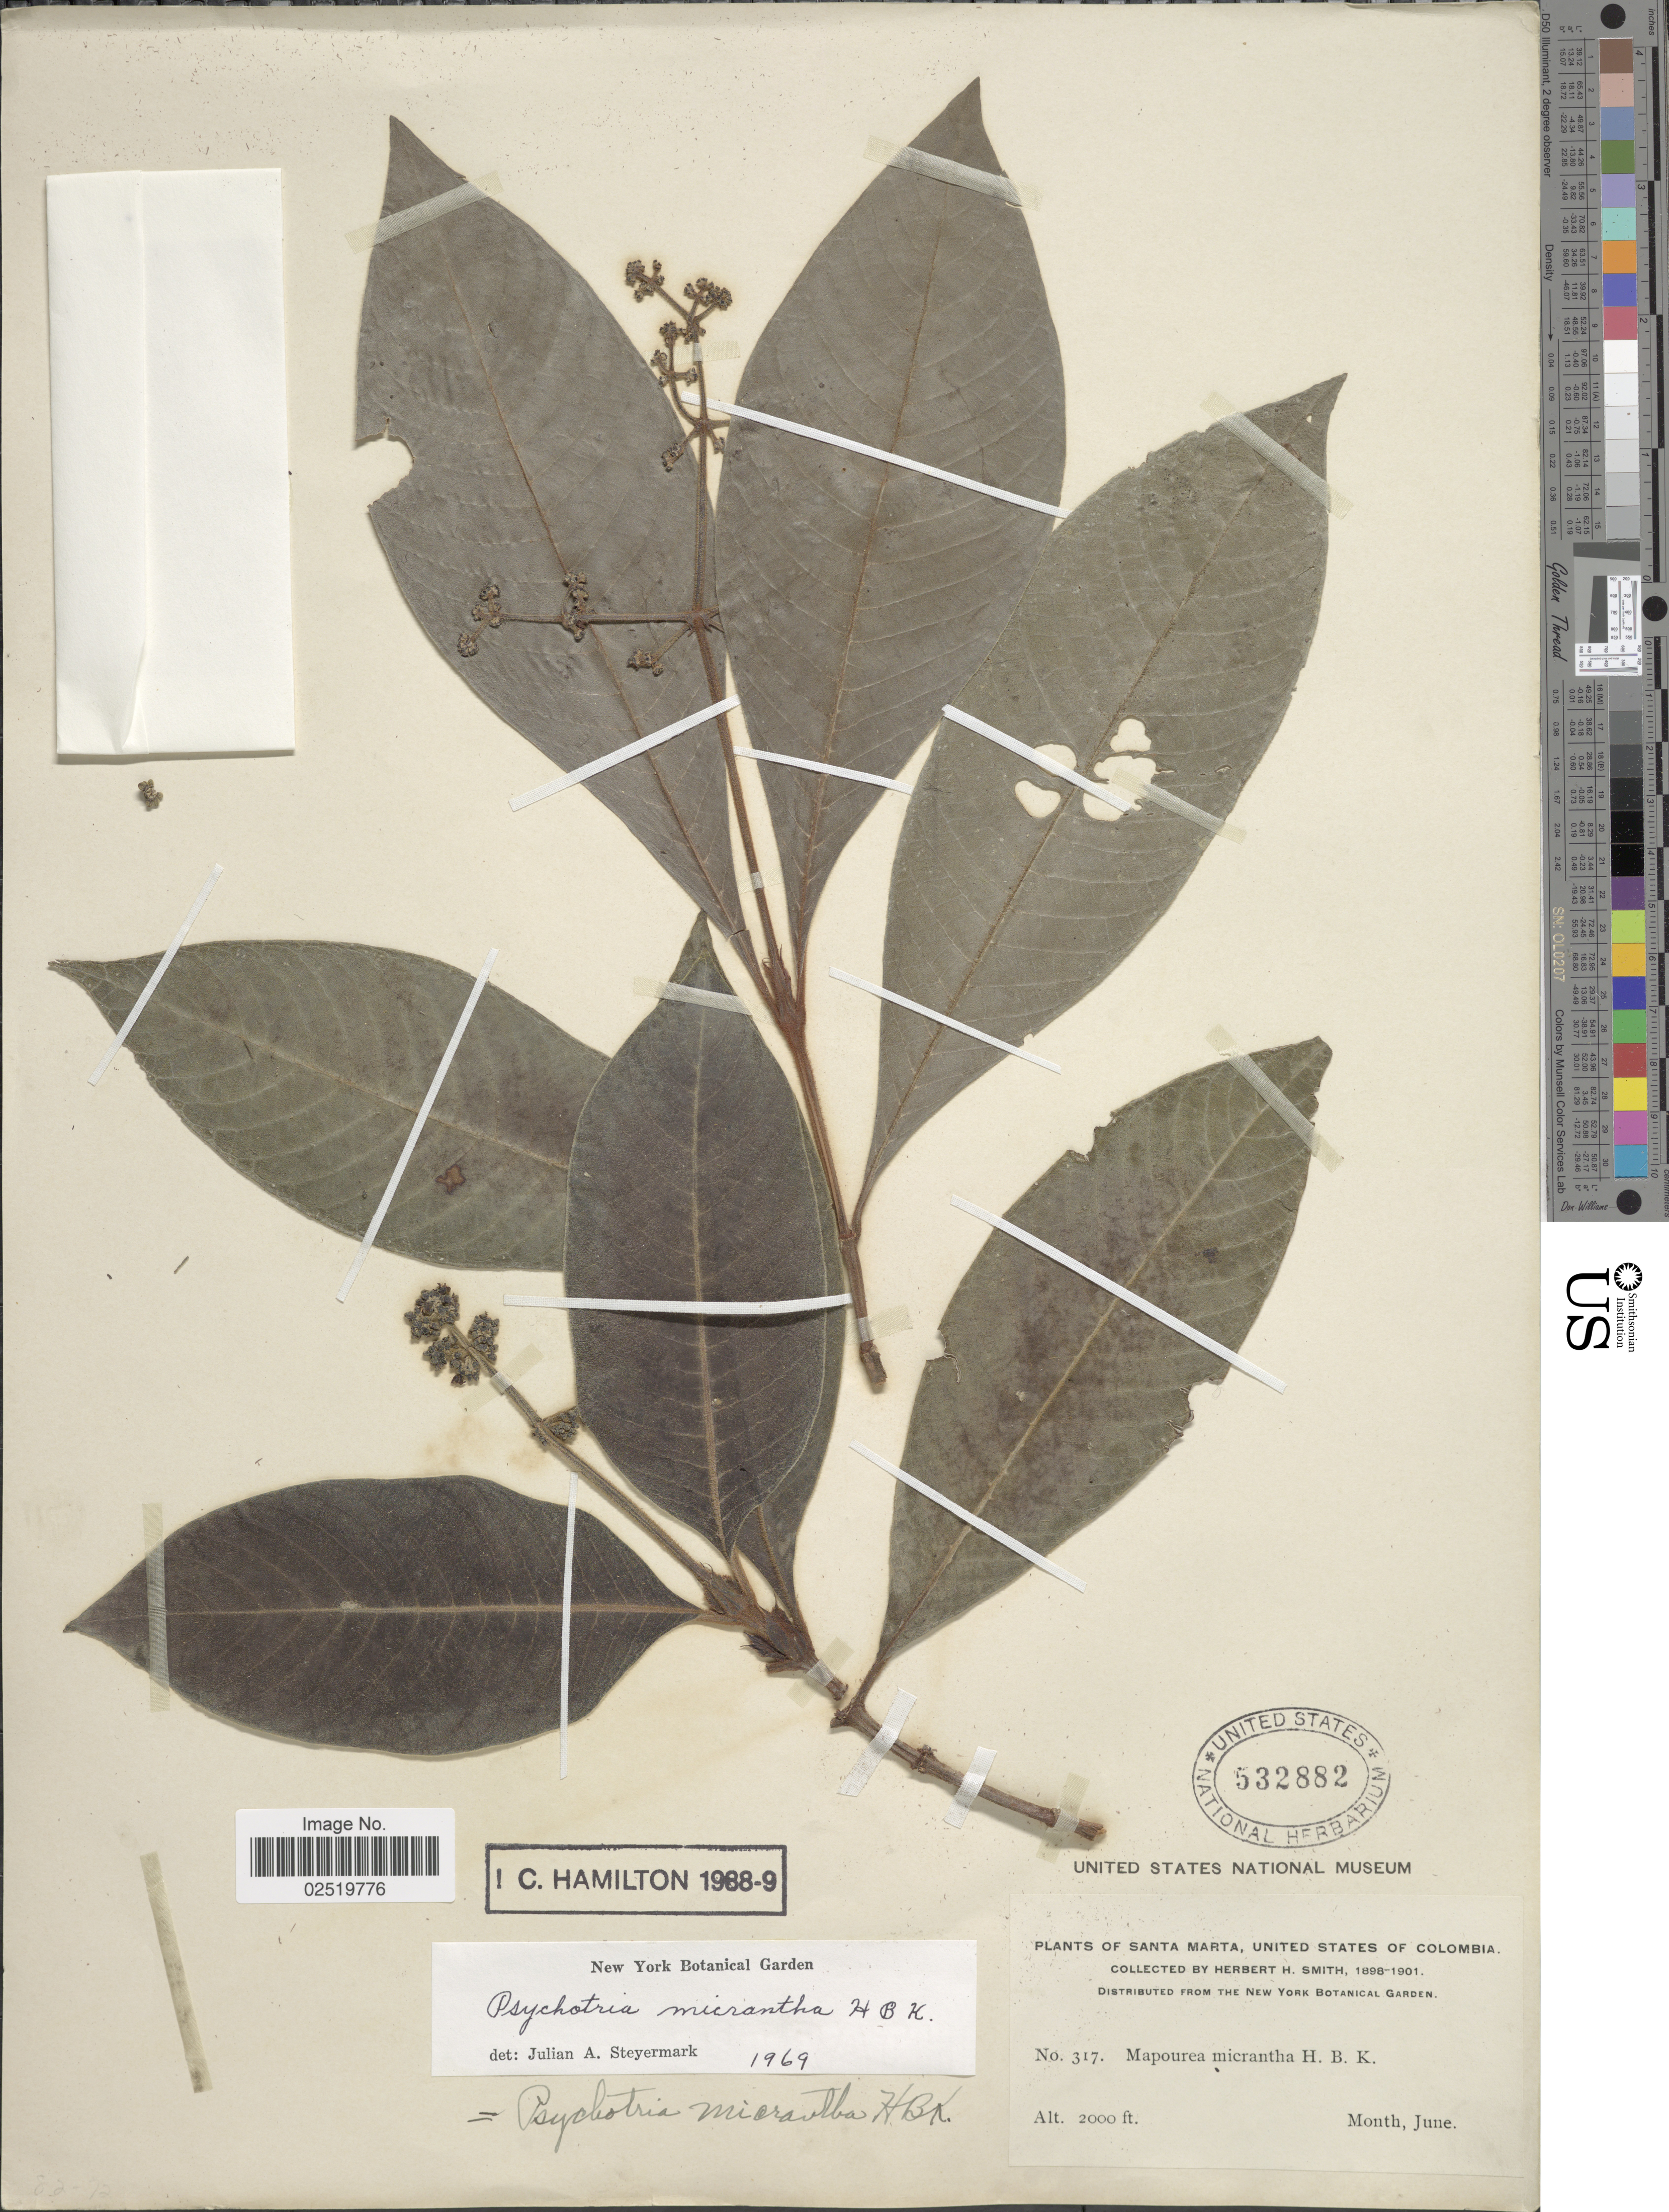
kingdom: Plantae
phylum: Tracheophyta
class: Magnoliopsida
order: Gentianales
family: Rubiaceae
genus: Psychotria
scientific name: Psychotria micrantha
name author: Kunth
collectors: Herbert H. Smith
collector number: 317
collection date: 1898-06/1901-06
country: Colombia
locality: Santa Marta, United States of Colombia.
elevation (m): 610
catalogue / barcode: US 532882